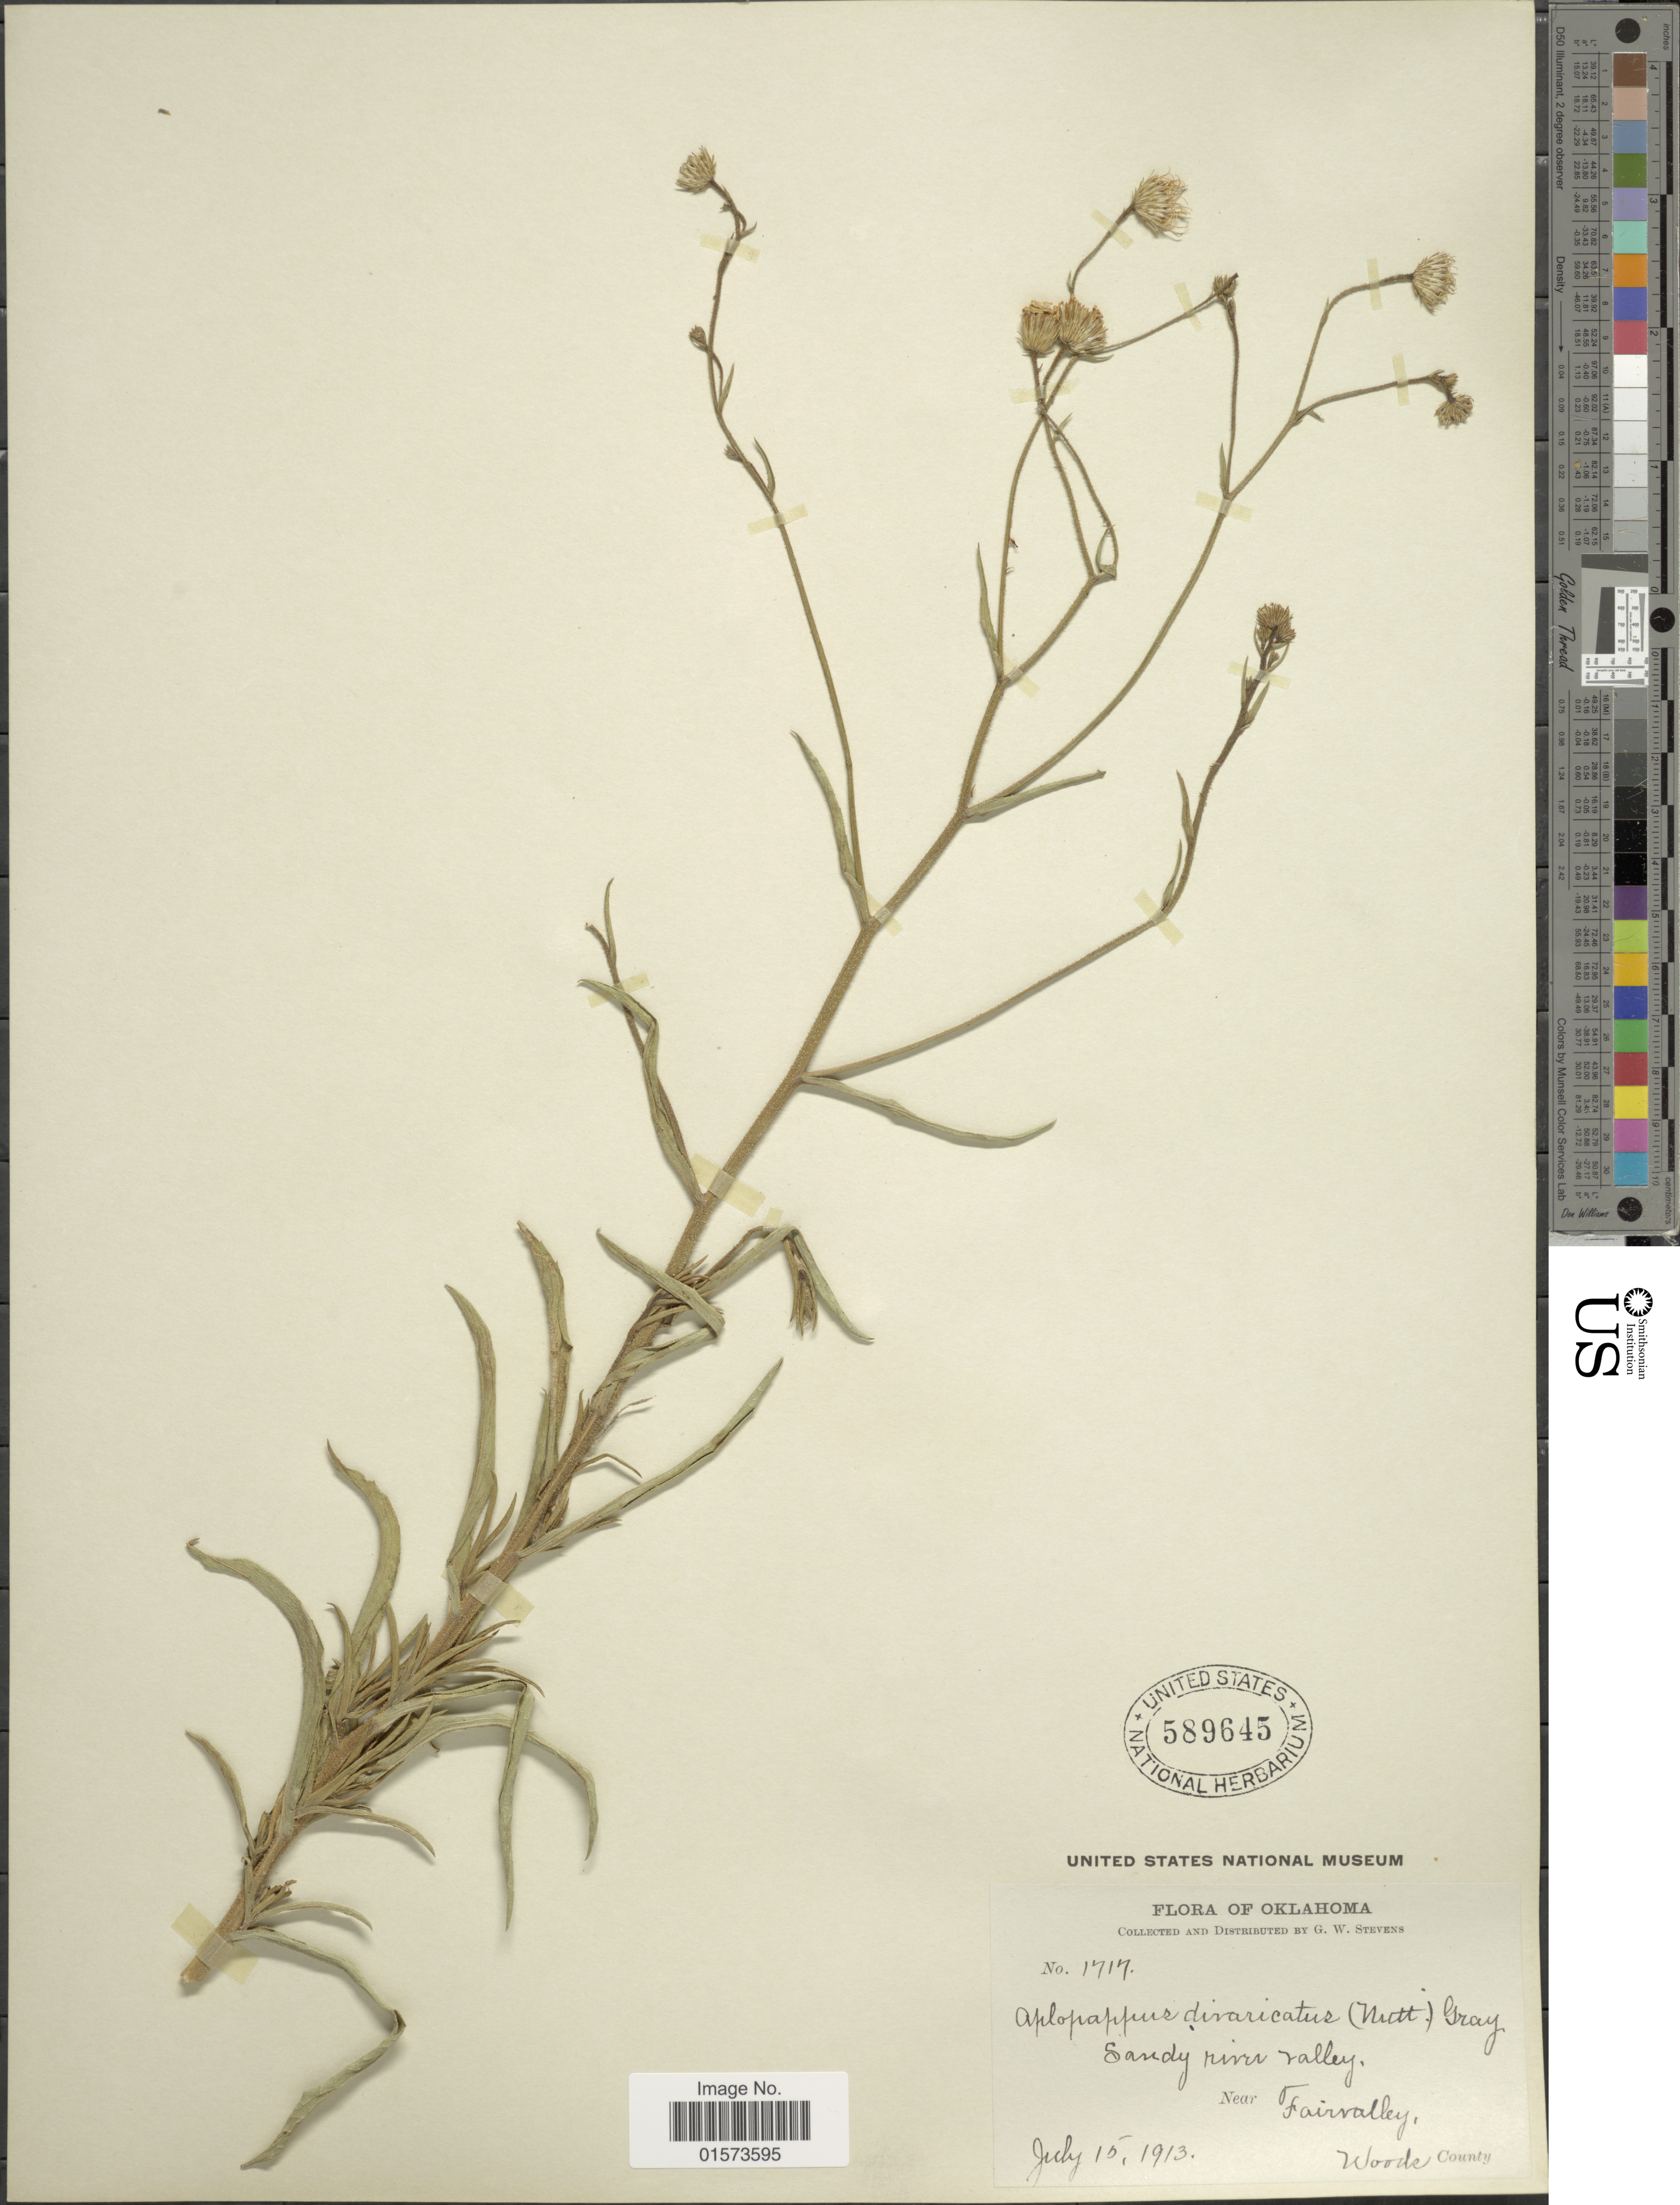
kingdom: Plantae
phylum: Tracheophyta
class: Magnoliopsida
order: Asterales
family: Asteraceae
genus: Croptilon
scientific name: Croptilon divaricatum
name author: (Nutt.) Raf.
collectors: G. W. Stevens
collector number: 1717*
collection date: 1913-07-15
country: United States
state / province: Oklahoma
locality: Sandy river near Fairvalley, Woods County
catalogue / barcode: US 589645